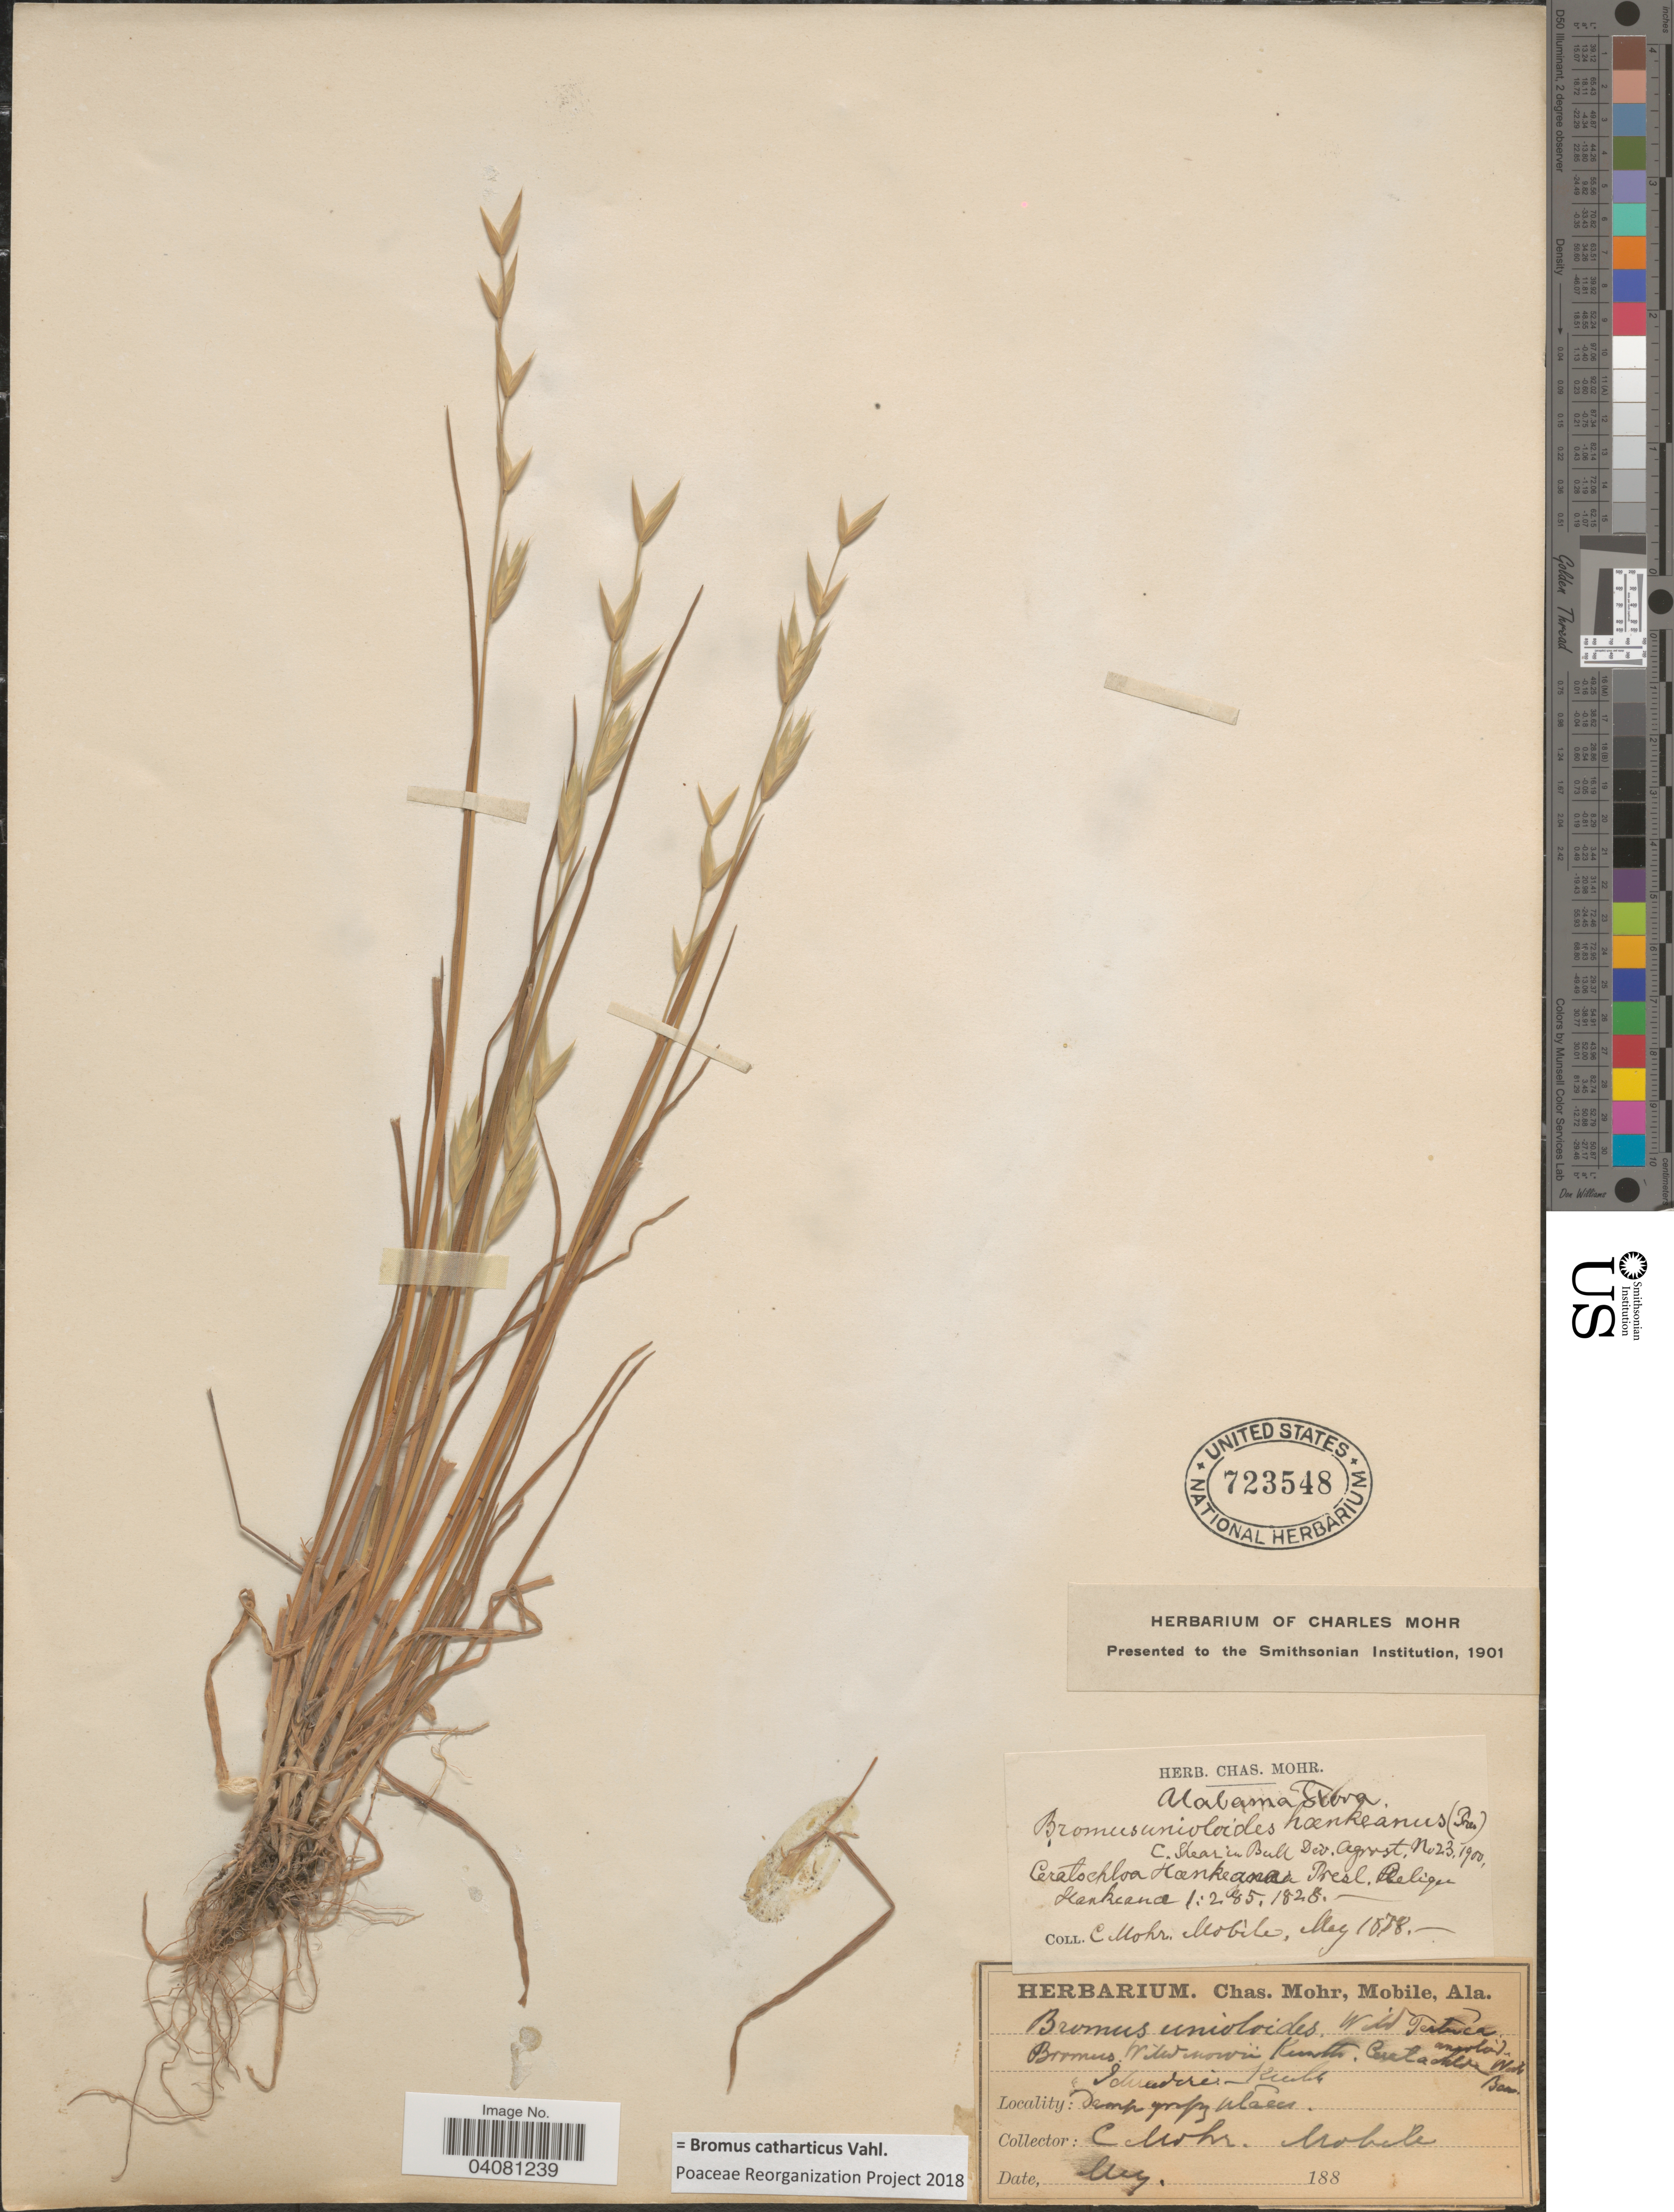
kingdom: Plantae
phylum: Tracheophyta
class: Liliopsida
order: Poales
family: Poaceae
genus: Bromus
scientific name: Bromus catharticus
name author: Vahl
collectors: Mohr, C. T. (herbarium)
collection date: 1878-05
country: United States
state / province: Alabama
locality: Mobile.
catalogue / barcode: US 723548